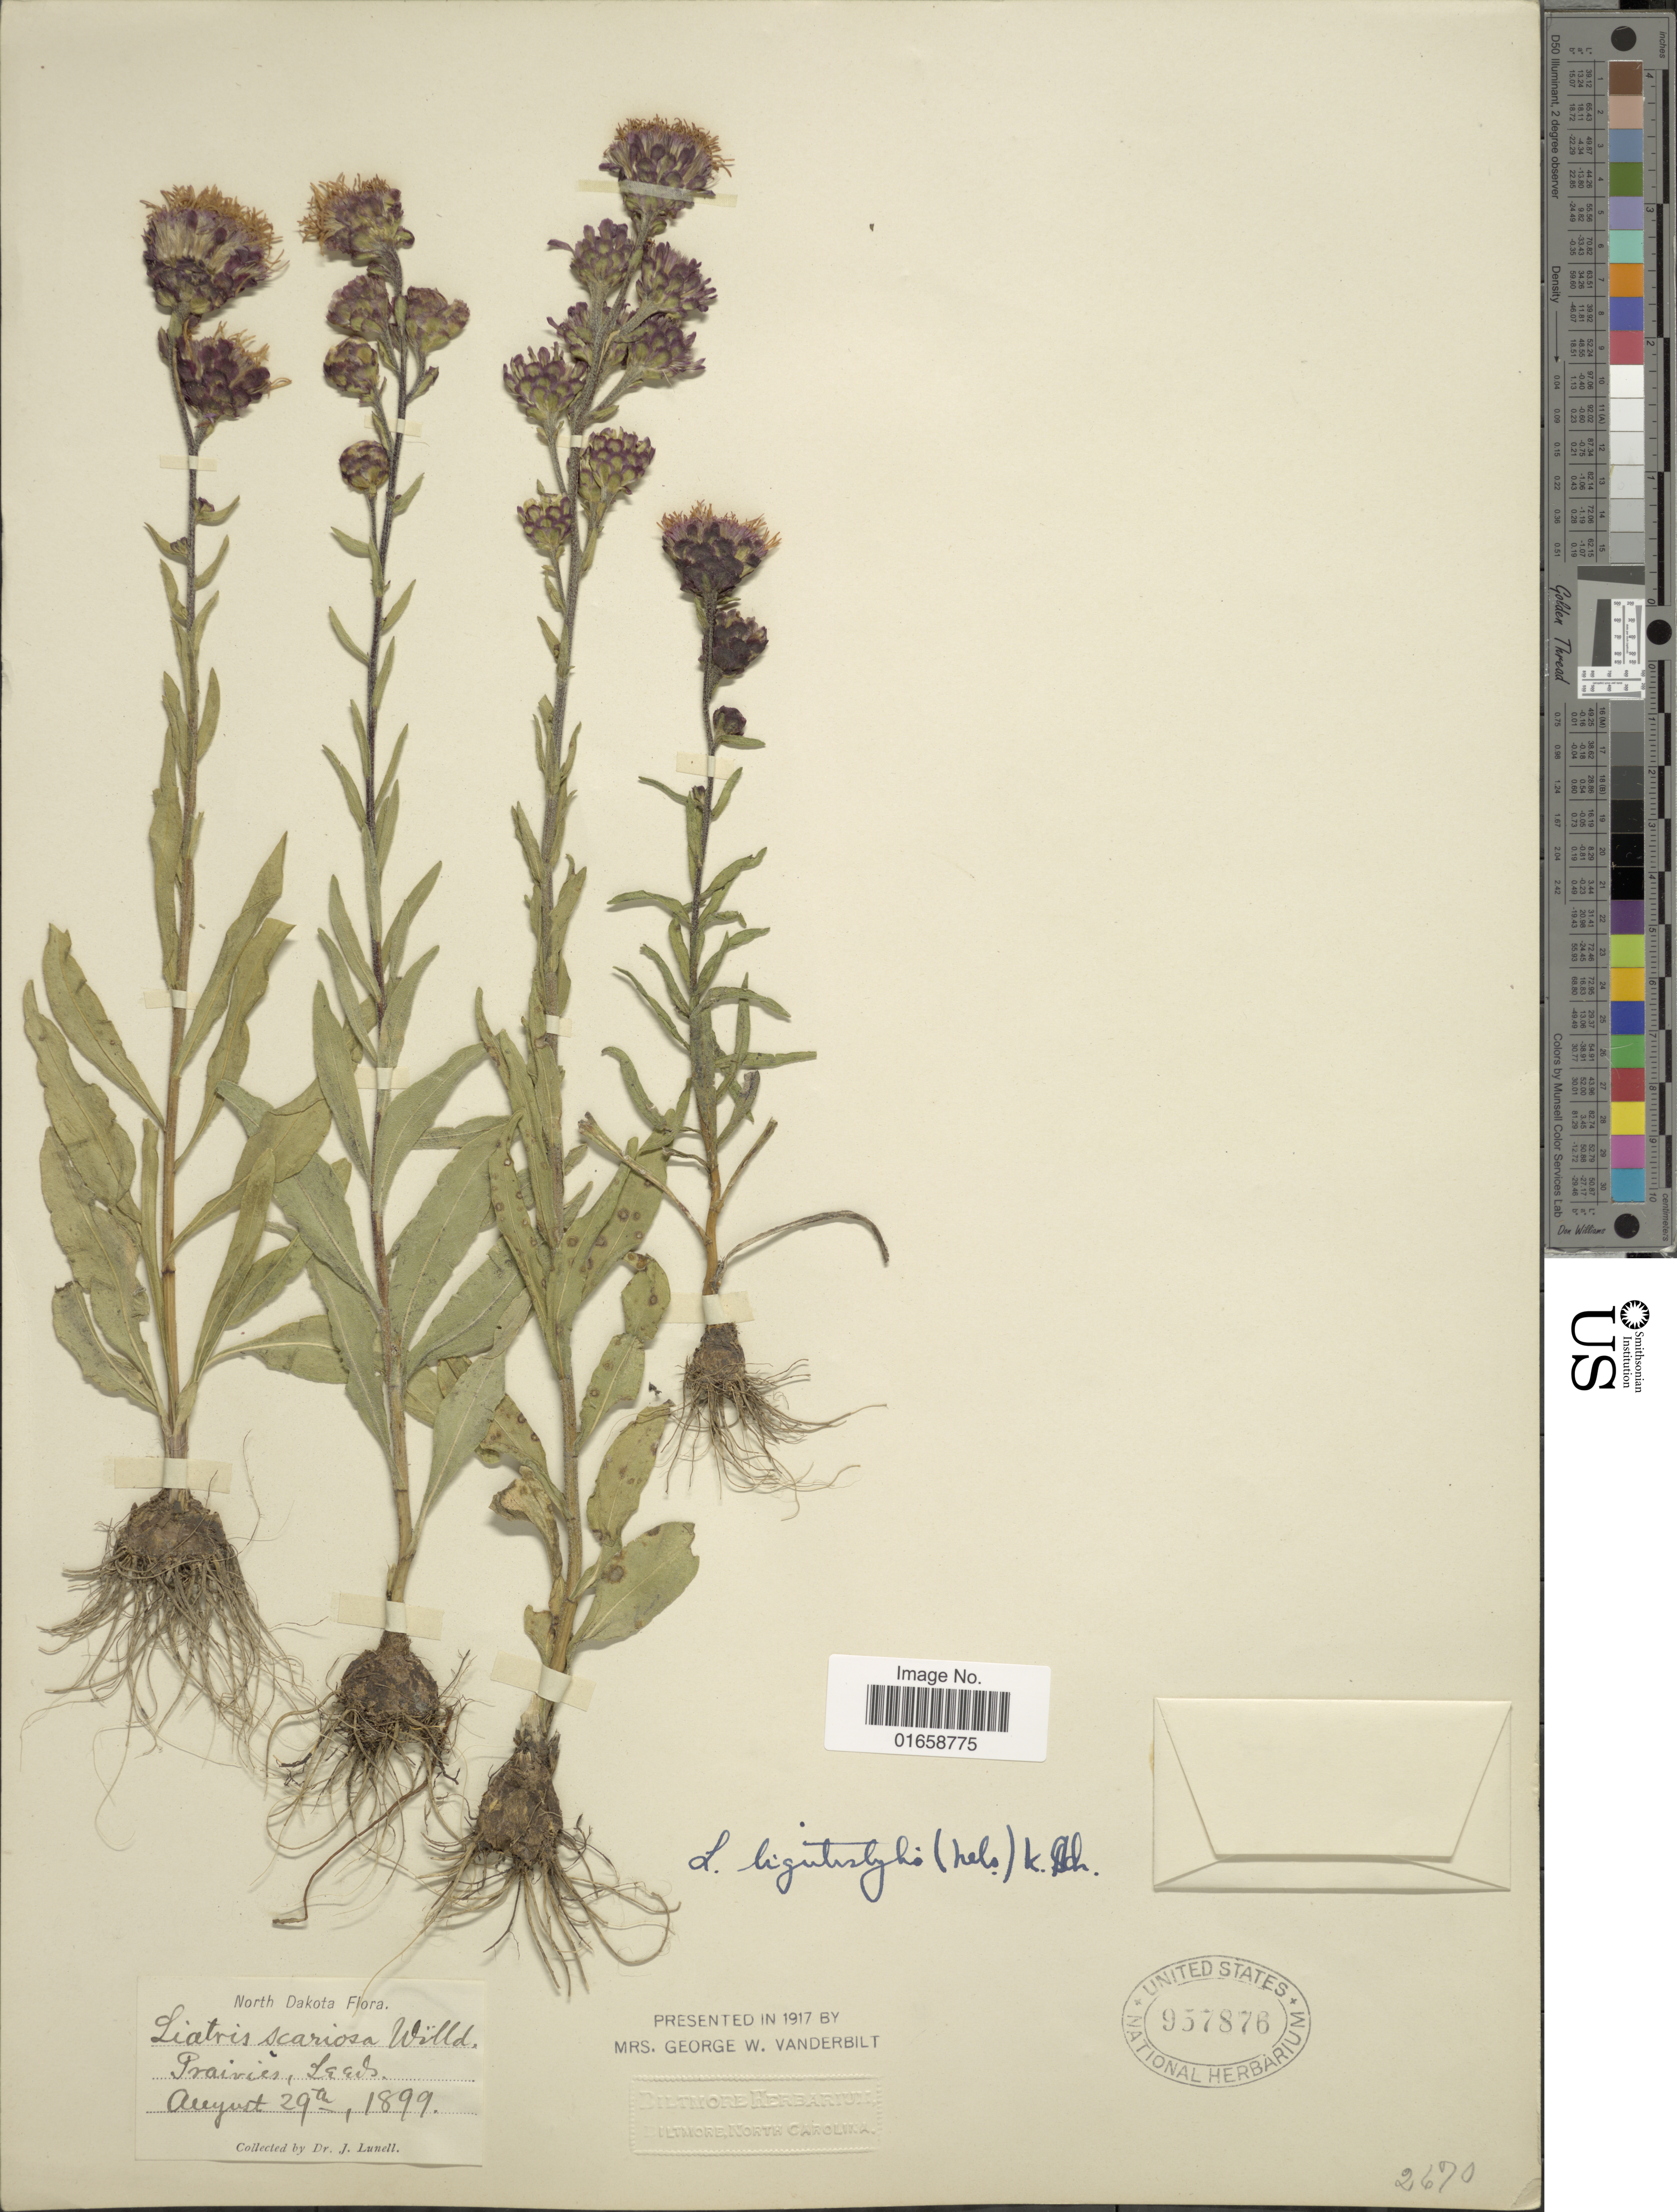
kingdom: Plantae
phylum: Tracheophyta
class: Magnoliopsida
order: Asterales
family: Asteraceae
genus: Liatris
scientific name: Liatris ligulistylis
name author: (A. Nelson) K. Schum.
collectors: J. Lunell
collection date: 1899-08-29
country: United States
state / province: North Dakota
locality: Leeds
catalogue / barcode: US 957876